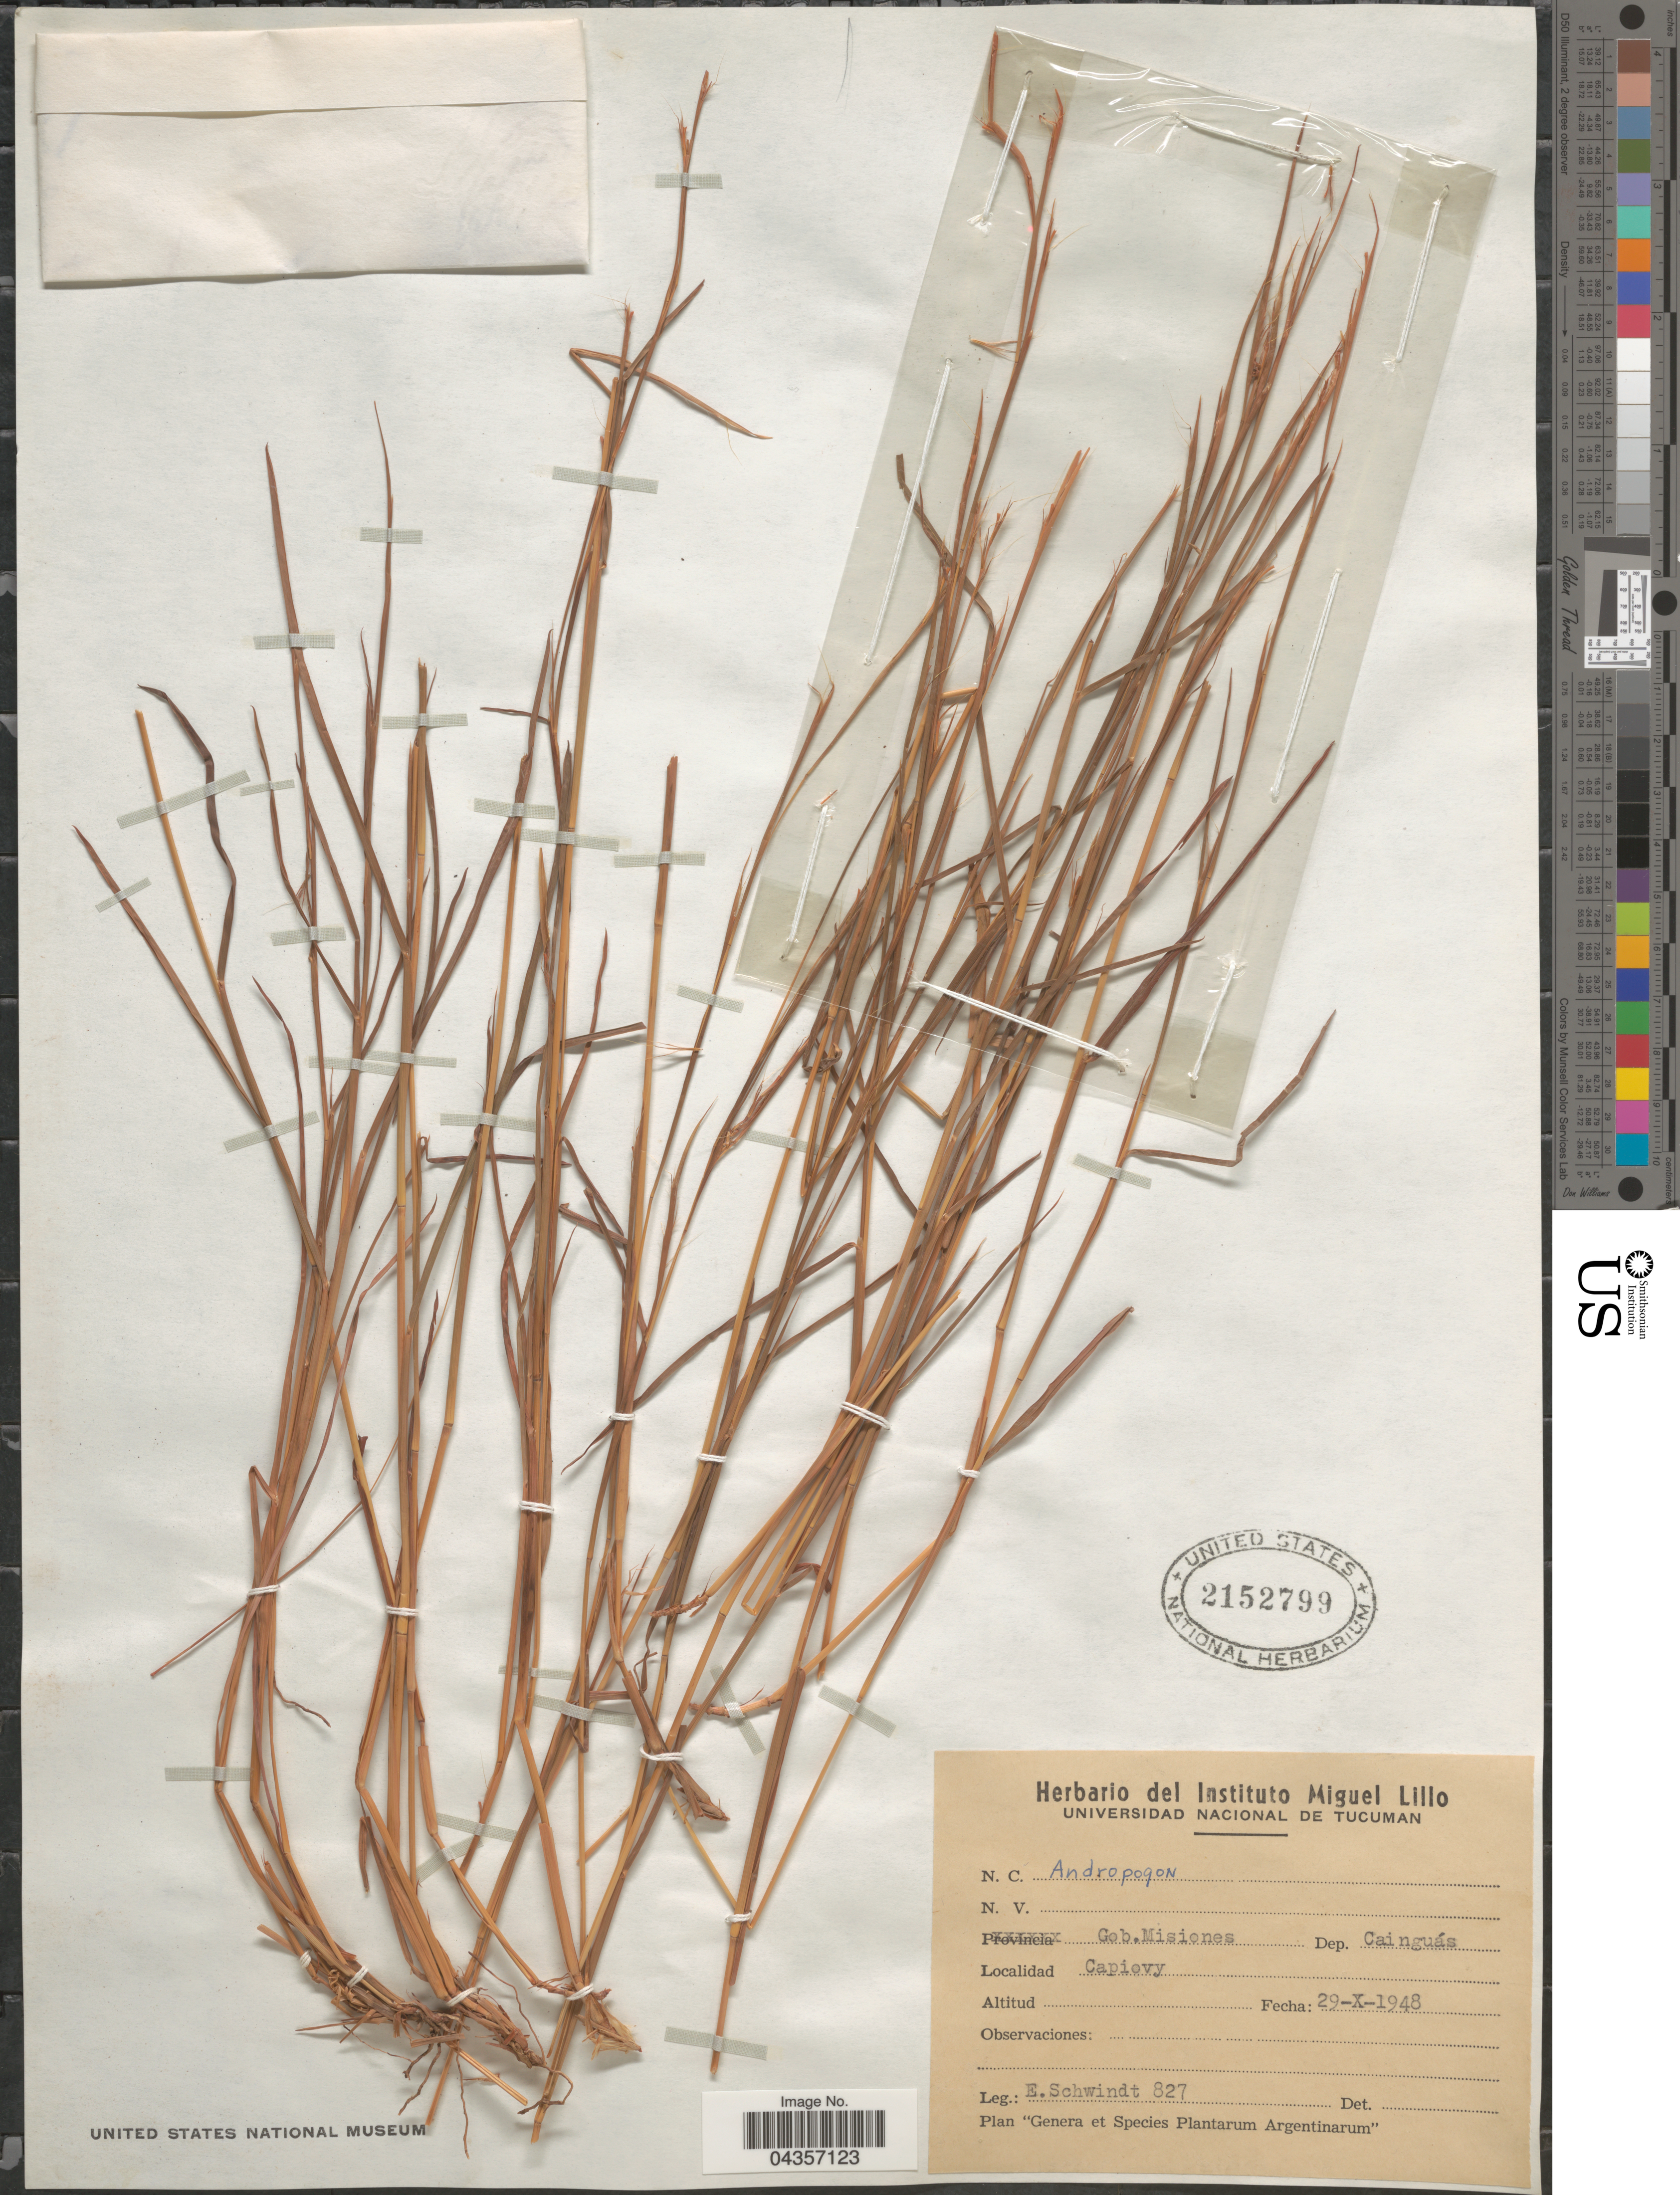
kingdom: Plantae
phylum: Tracheophyta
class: Liliopsida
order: Poales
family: Poaceae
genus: Schizachyrium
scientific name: Schizachyrium spicatum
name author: (Spreng.) Wipff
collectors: E. Schwindt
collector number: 827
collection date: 1948-10-29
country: Argentina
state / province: Misiones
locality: Gob. Misiones. Dep. Cainguás. Capiovy.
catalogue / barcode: US 2152799